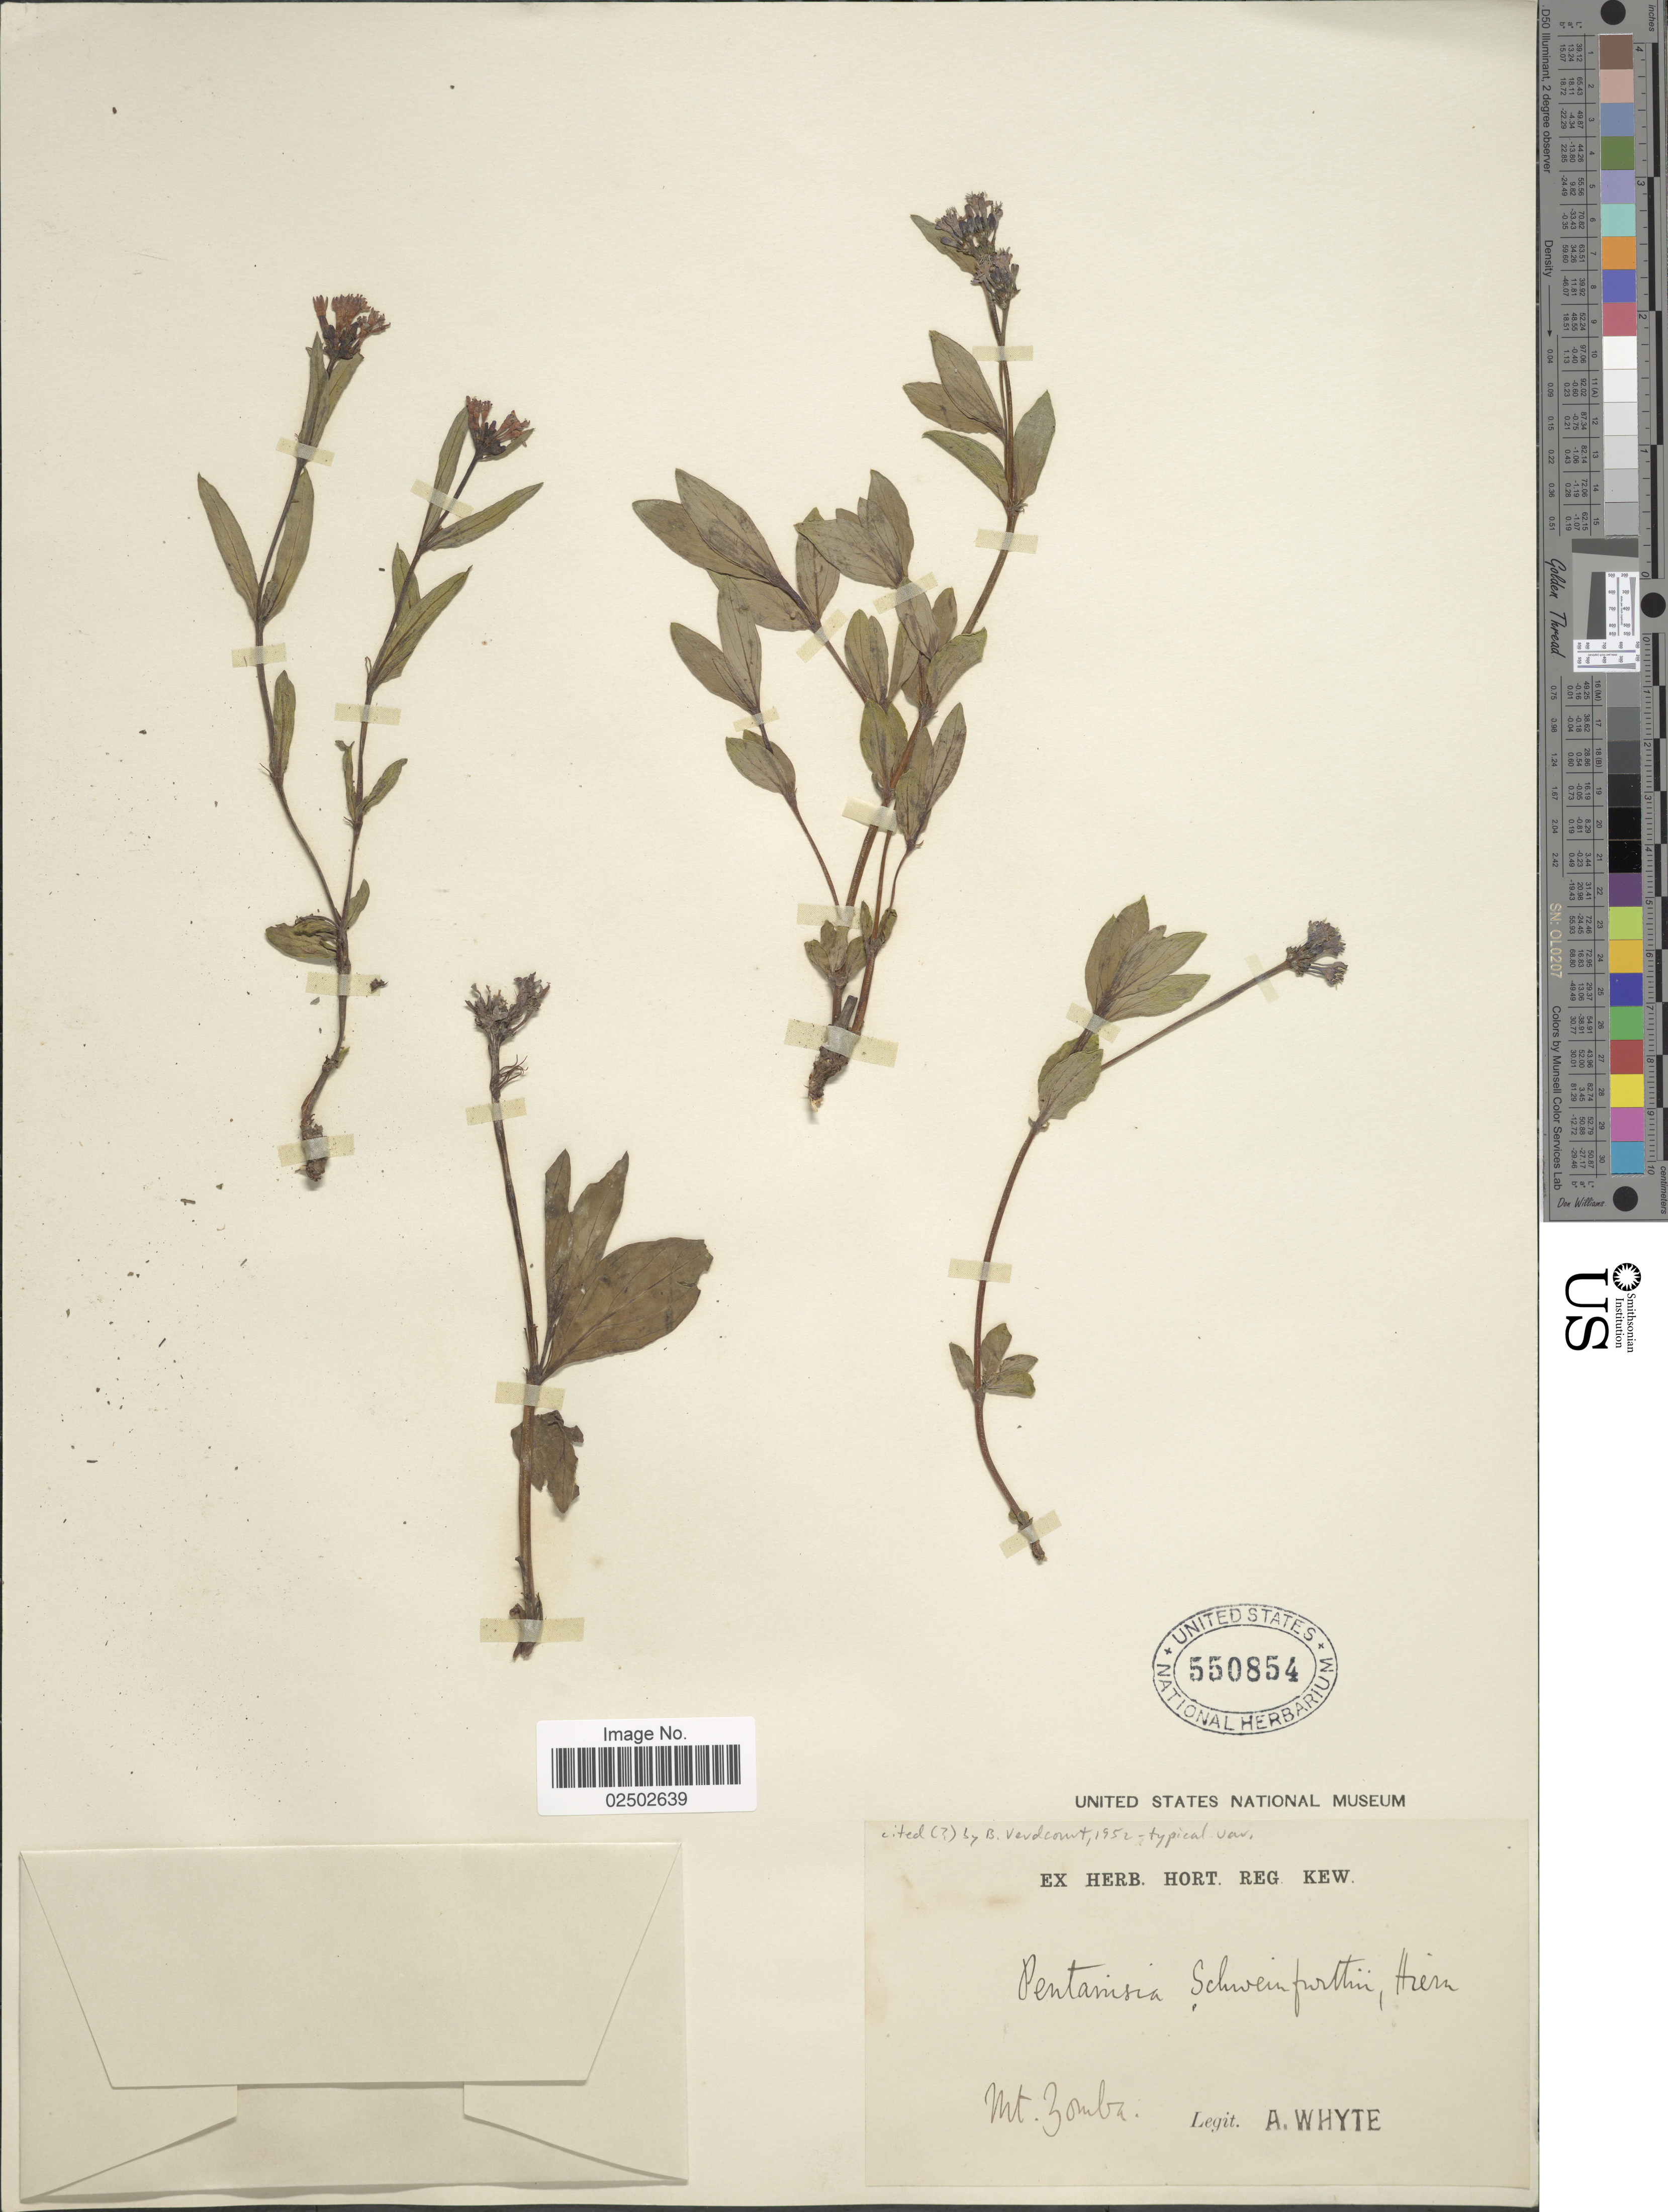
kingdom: Plantae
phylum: Tracheophyta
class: Magnoliopsida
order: Gentianales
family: Rubiaceae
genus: Pentanisia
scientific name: Pentanisia schweinfurthii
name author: Hiern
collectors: A. Whyte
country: Malawi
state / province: Southern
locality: Mt. Zomba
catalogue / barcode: US 550854